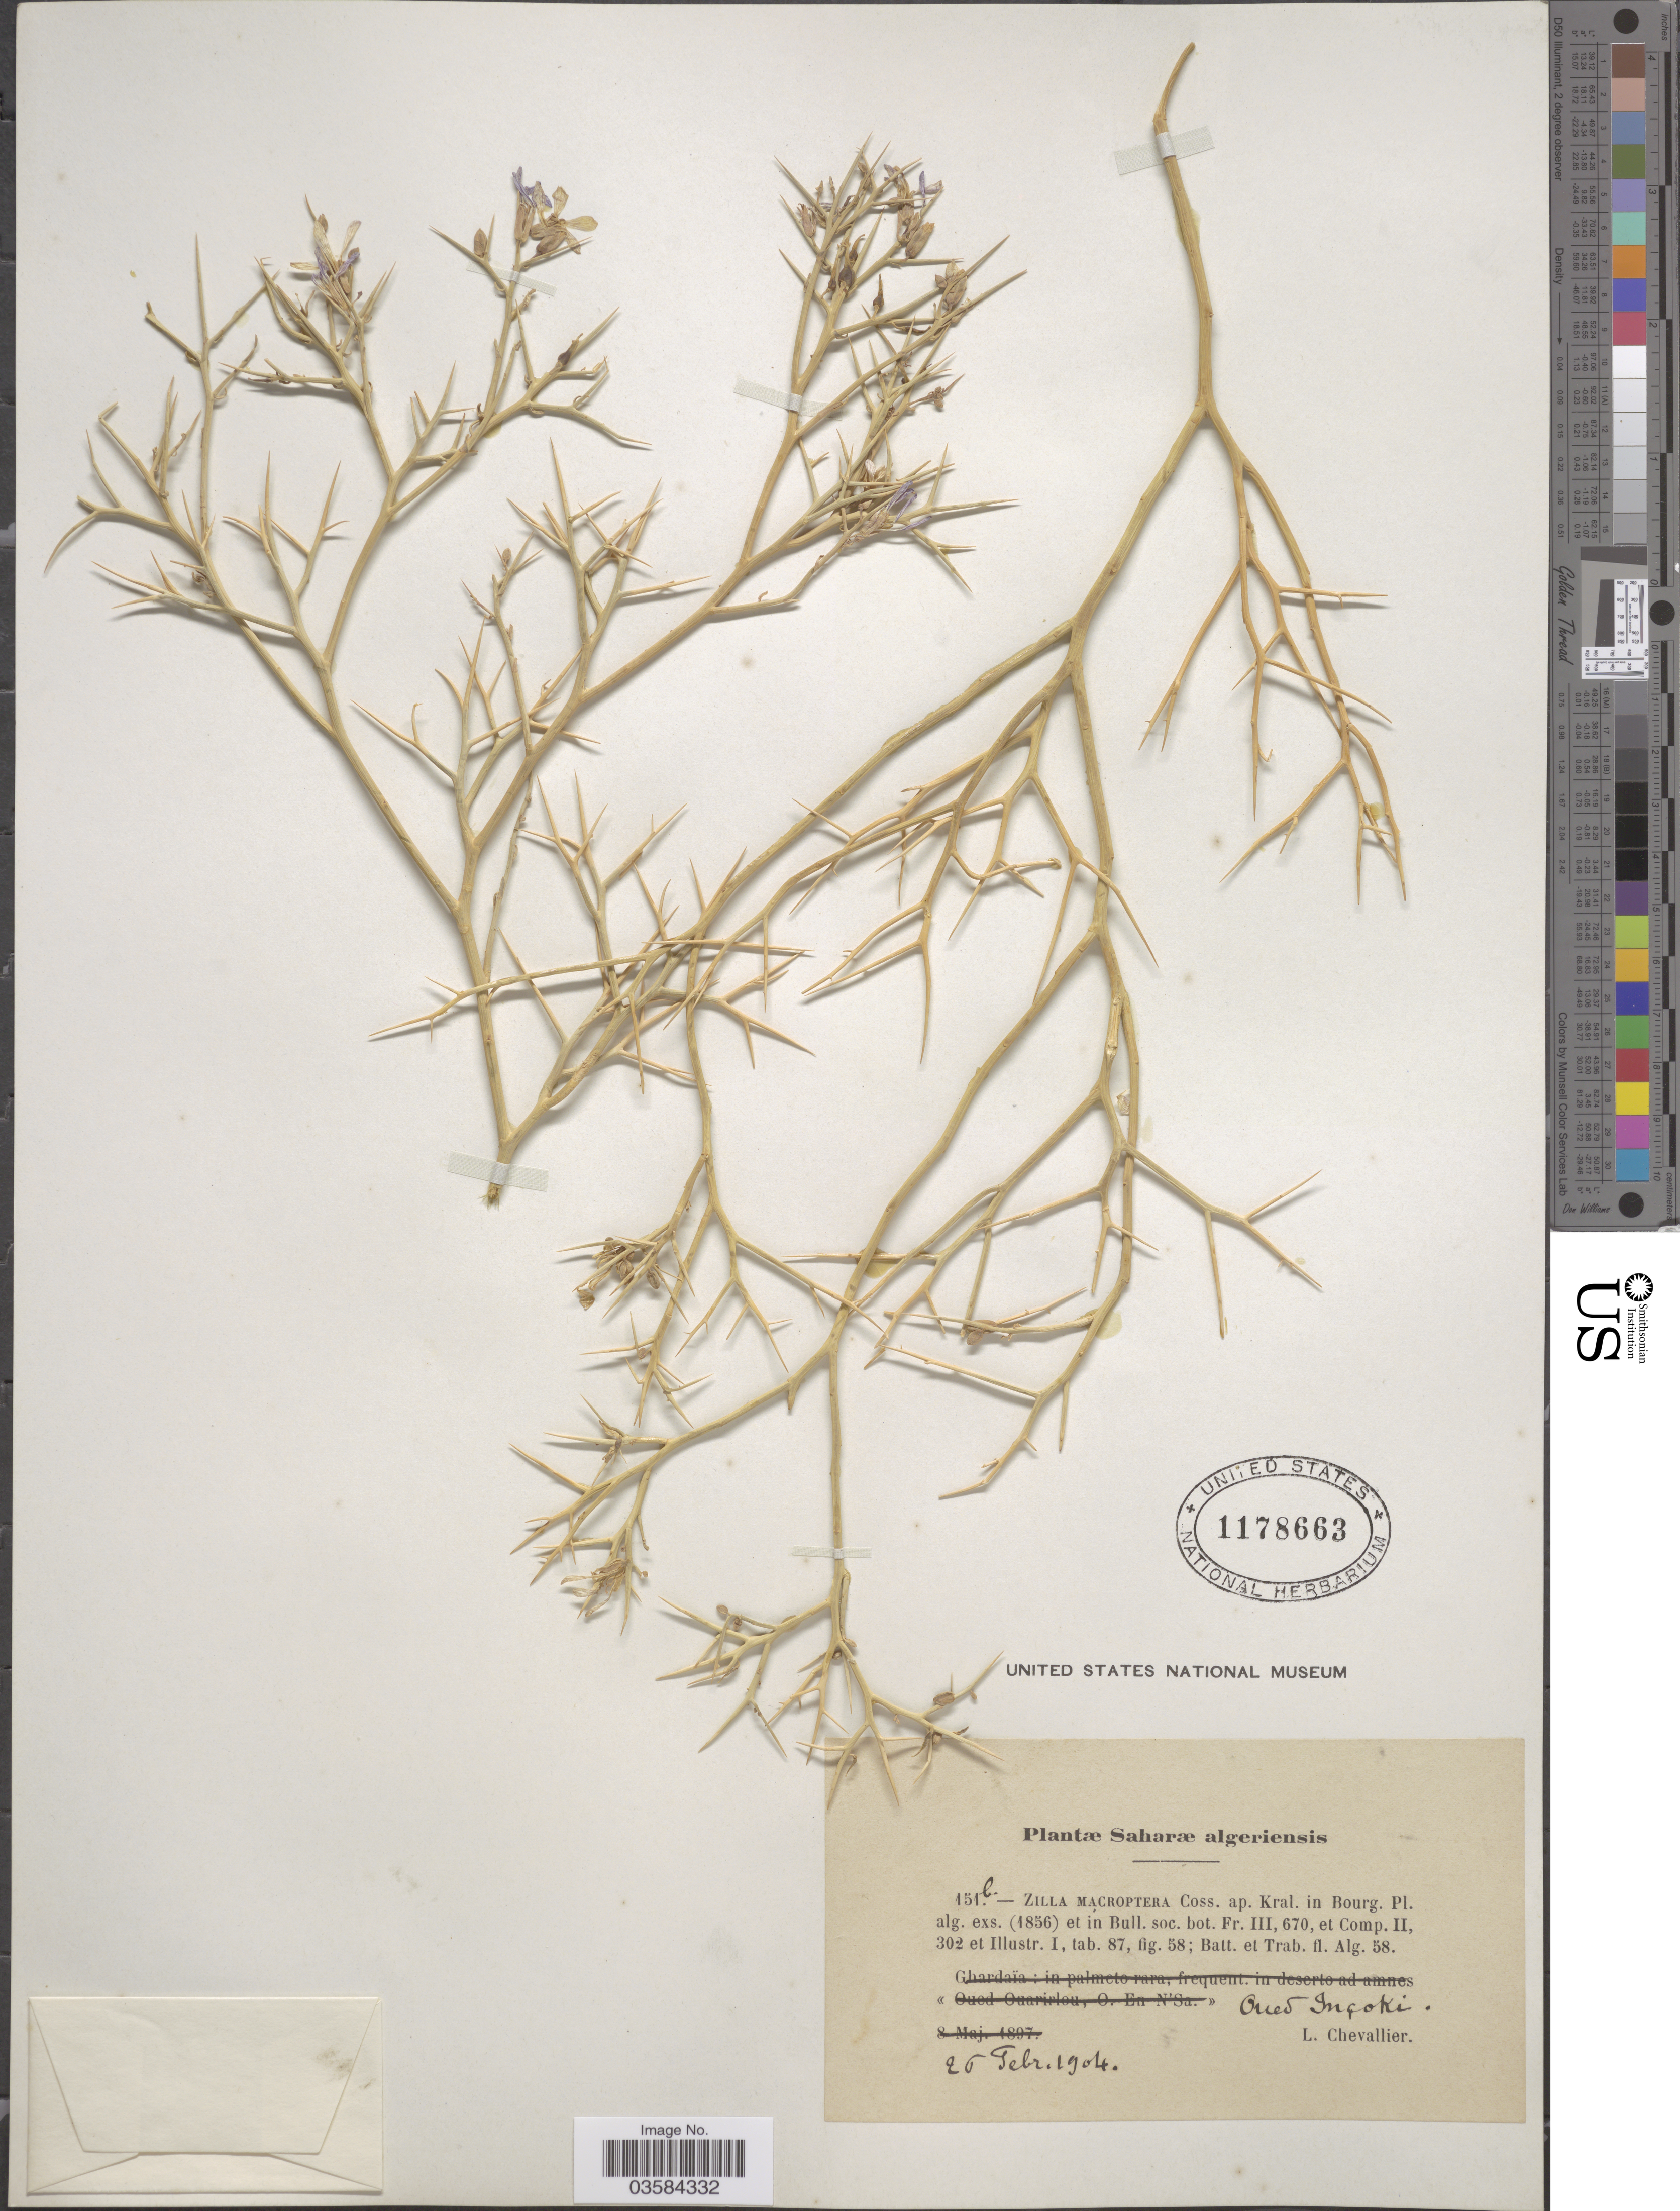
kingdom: Plantae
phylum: Tracheophyta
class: Magnoliopsida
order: Brassicales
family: Brassicaceae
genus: Zilla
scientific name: Zilla macroptera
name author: Coss.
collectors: L. Chevallier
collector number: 151b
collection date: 1904-02-26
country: Algeria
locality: Saharæ algeriensis. Oued Inçoki.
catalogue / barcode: US 1178663